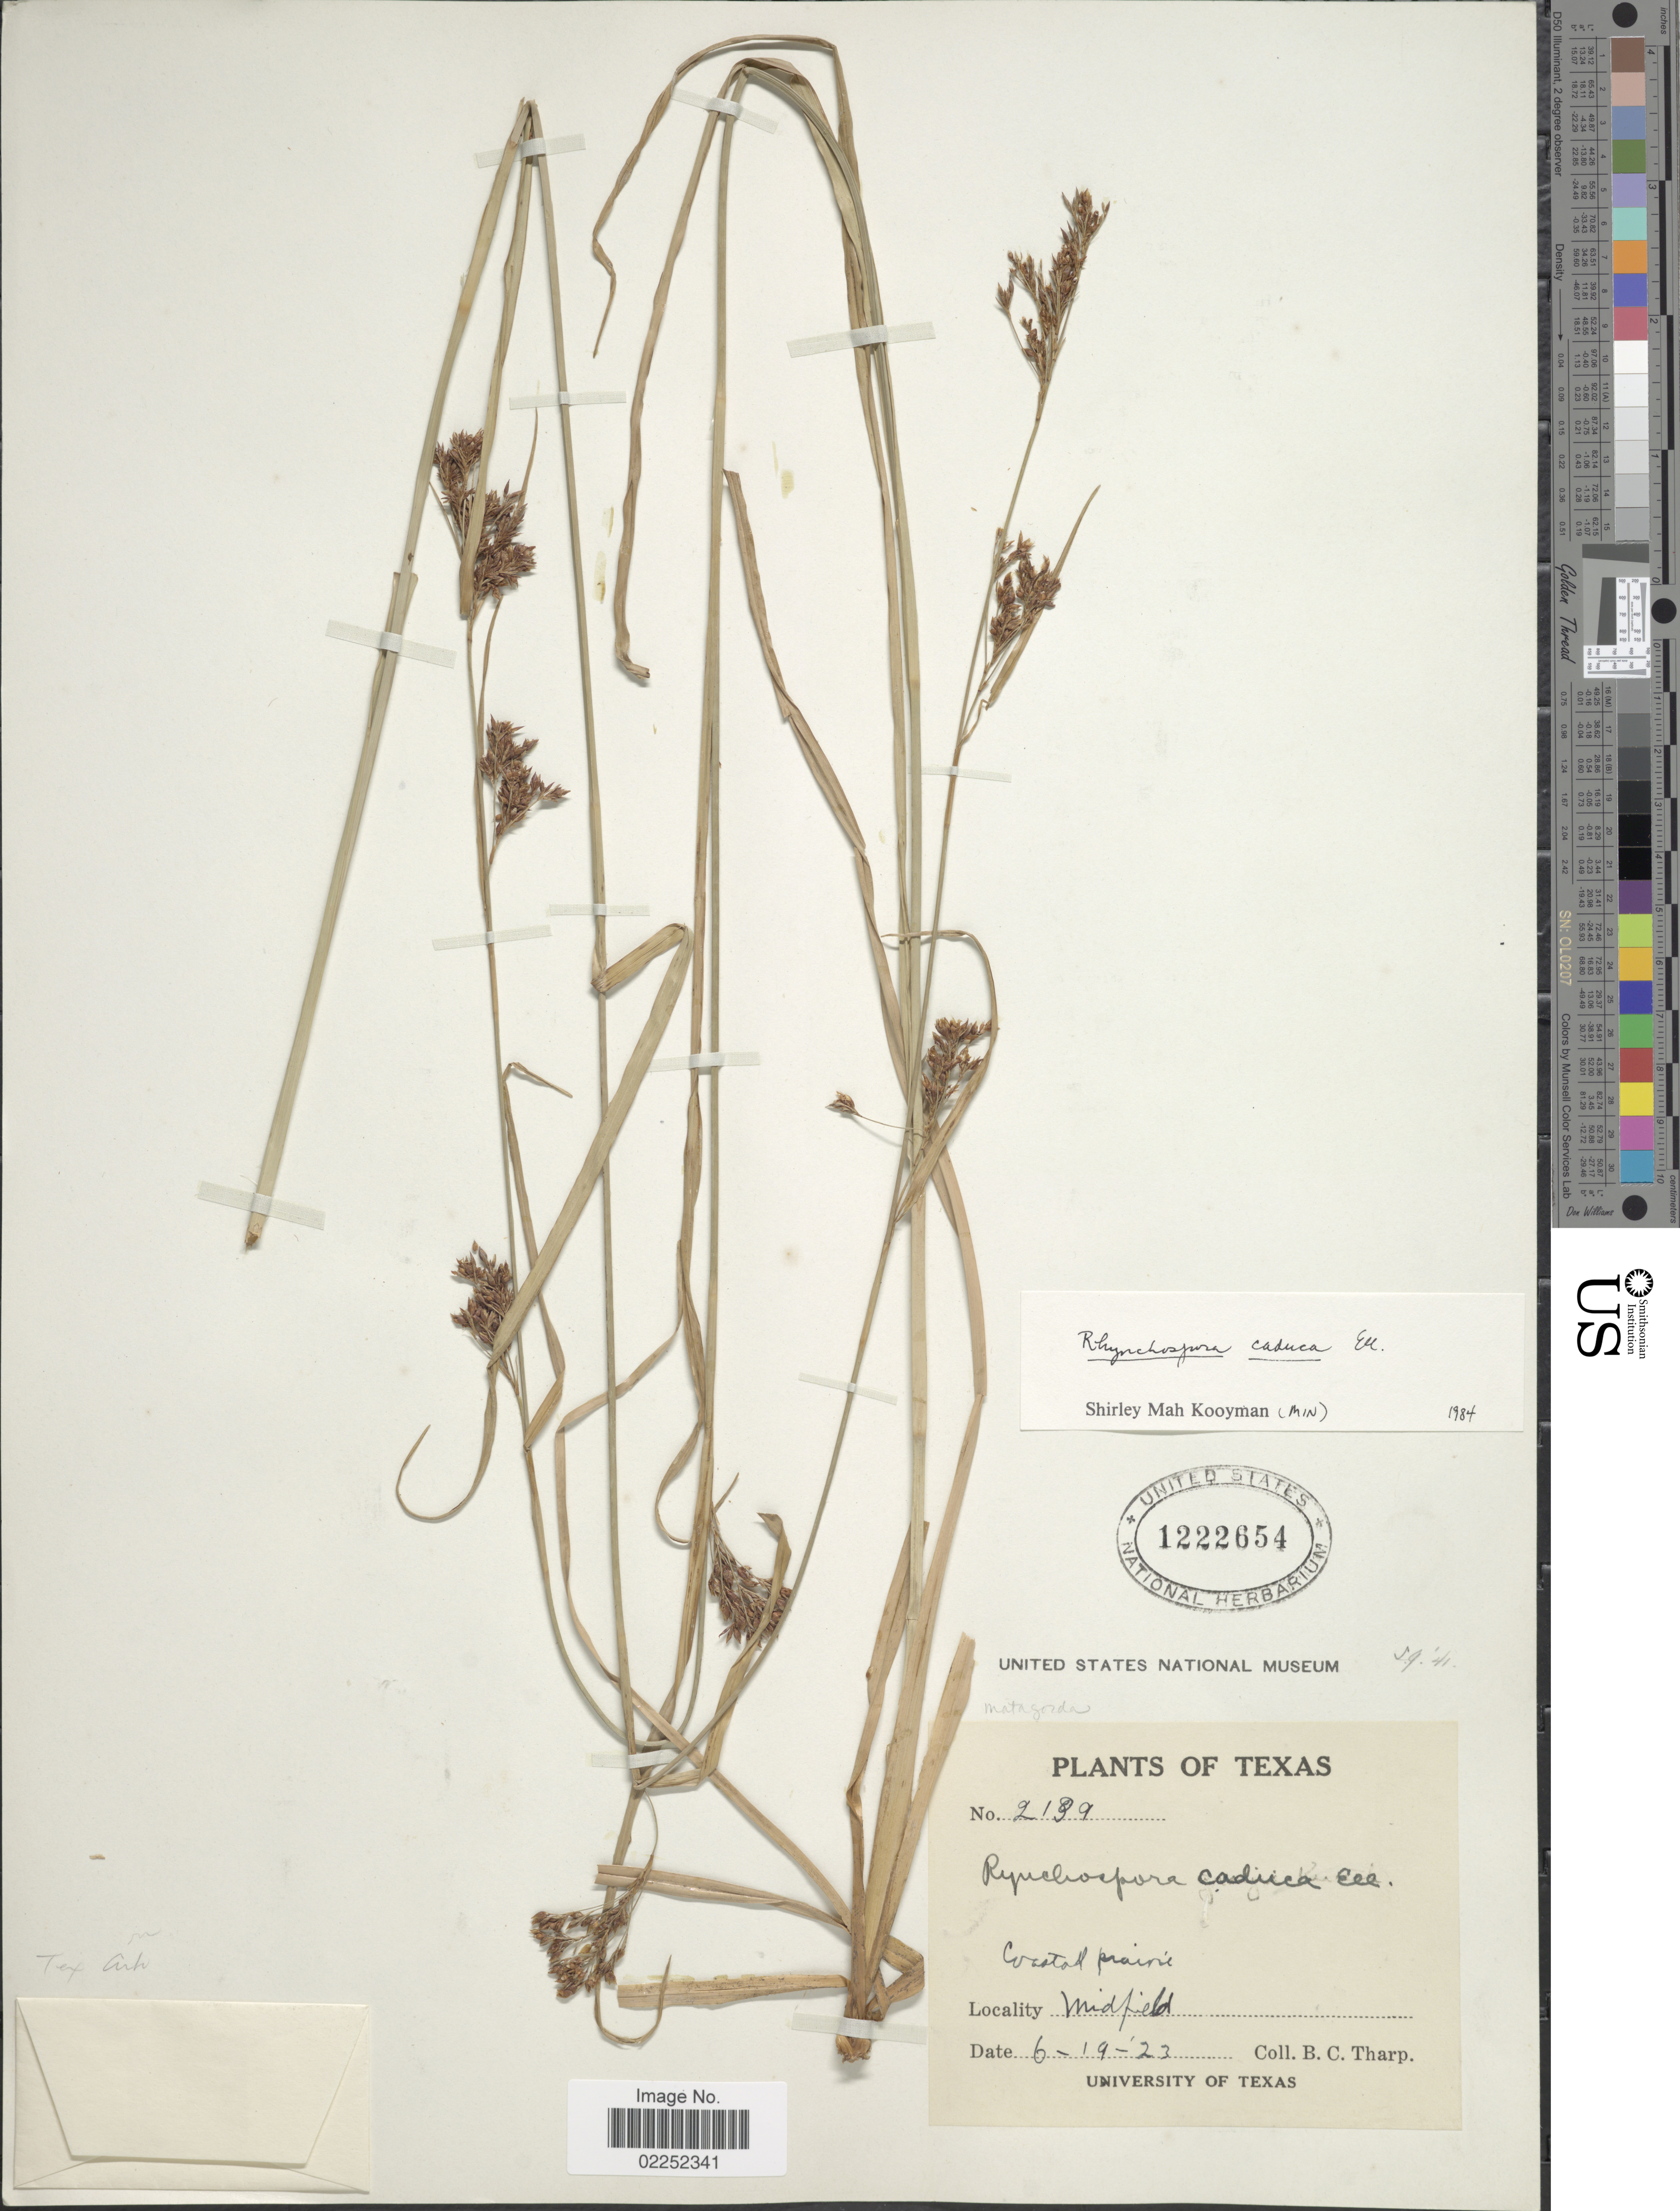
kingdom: Plantae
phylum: Tracheophyta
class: Liliopsida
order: Poales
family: Cyperaceae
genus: Rhynchospora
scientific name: Rhynchospora caduca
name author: Elliott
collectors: B. C. Tharp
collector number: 2139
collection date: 1923-06-19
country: United States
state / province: Texas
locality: Coastal prairie, Midfield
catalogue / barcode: US 1222654